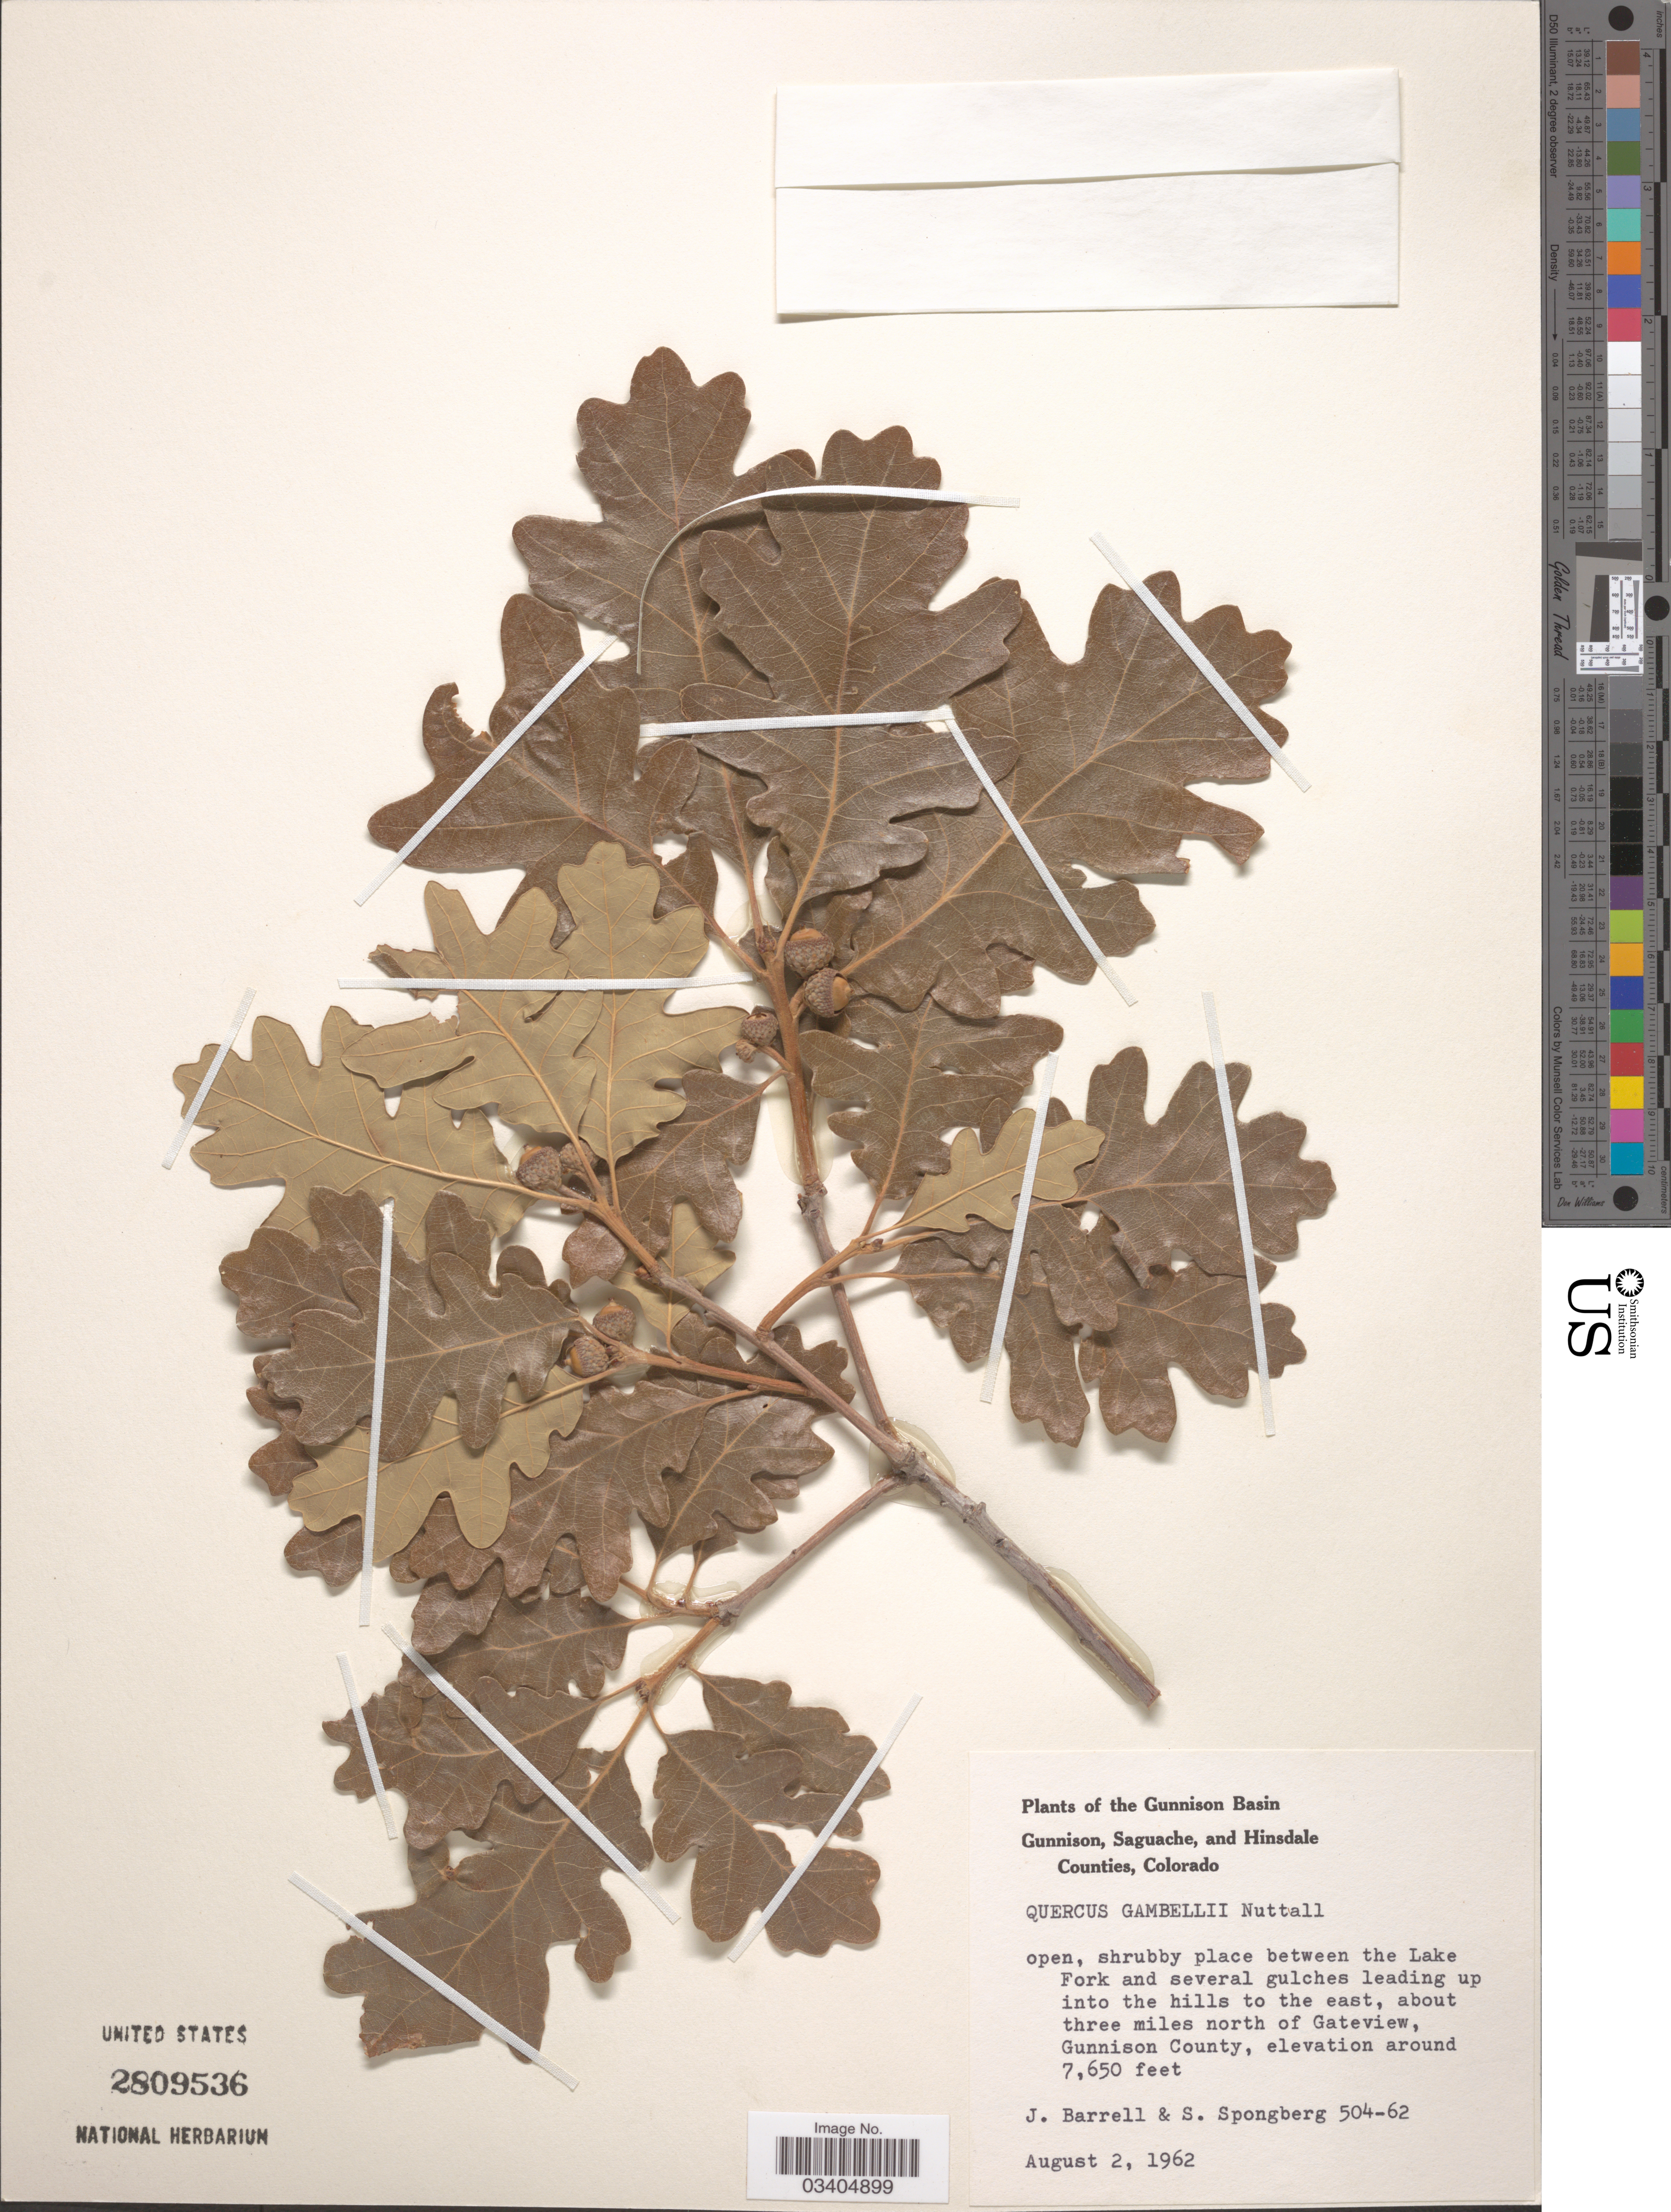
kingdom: Plantae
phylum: Tracheophyta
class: Magnoliopsida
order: Fagales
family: Fagaceae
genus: Quercus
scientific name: Quercus gambelii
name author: Nutt.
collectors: J. Barrell & S. A.Spongberg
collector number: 504-62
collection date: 1962-08-02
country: United States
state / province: Colorado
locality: The Gunnison Basin. Open, shrubby place between the Lake Fork and several gulches leading up into the hills to the east, about three miles north of Gateview, Gunnison County.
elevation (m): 2332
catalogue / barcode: US 2809536